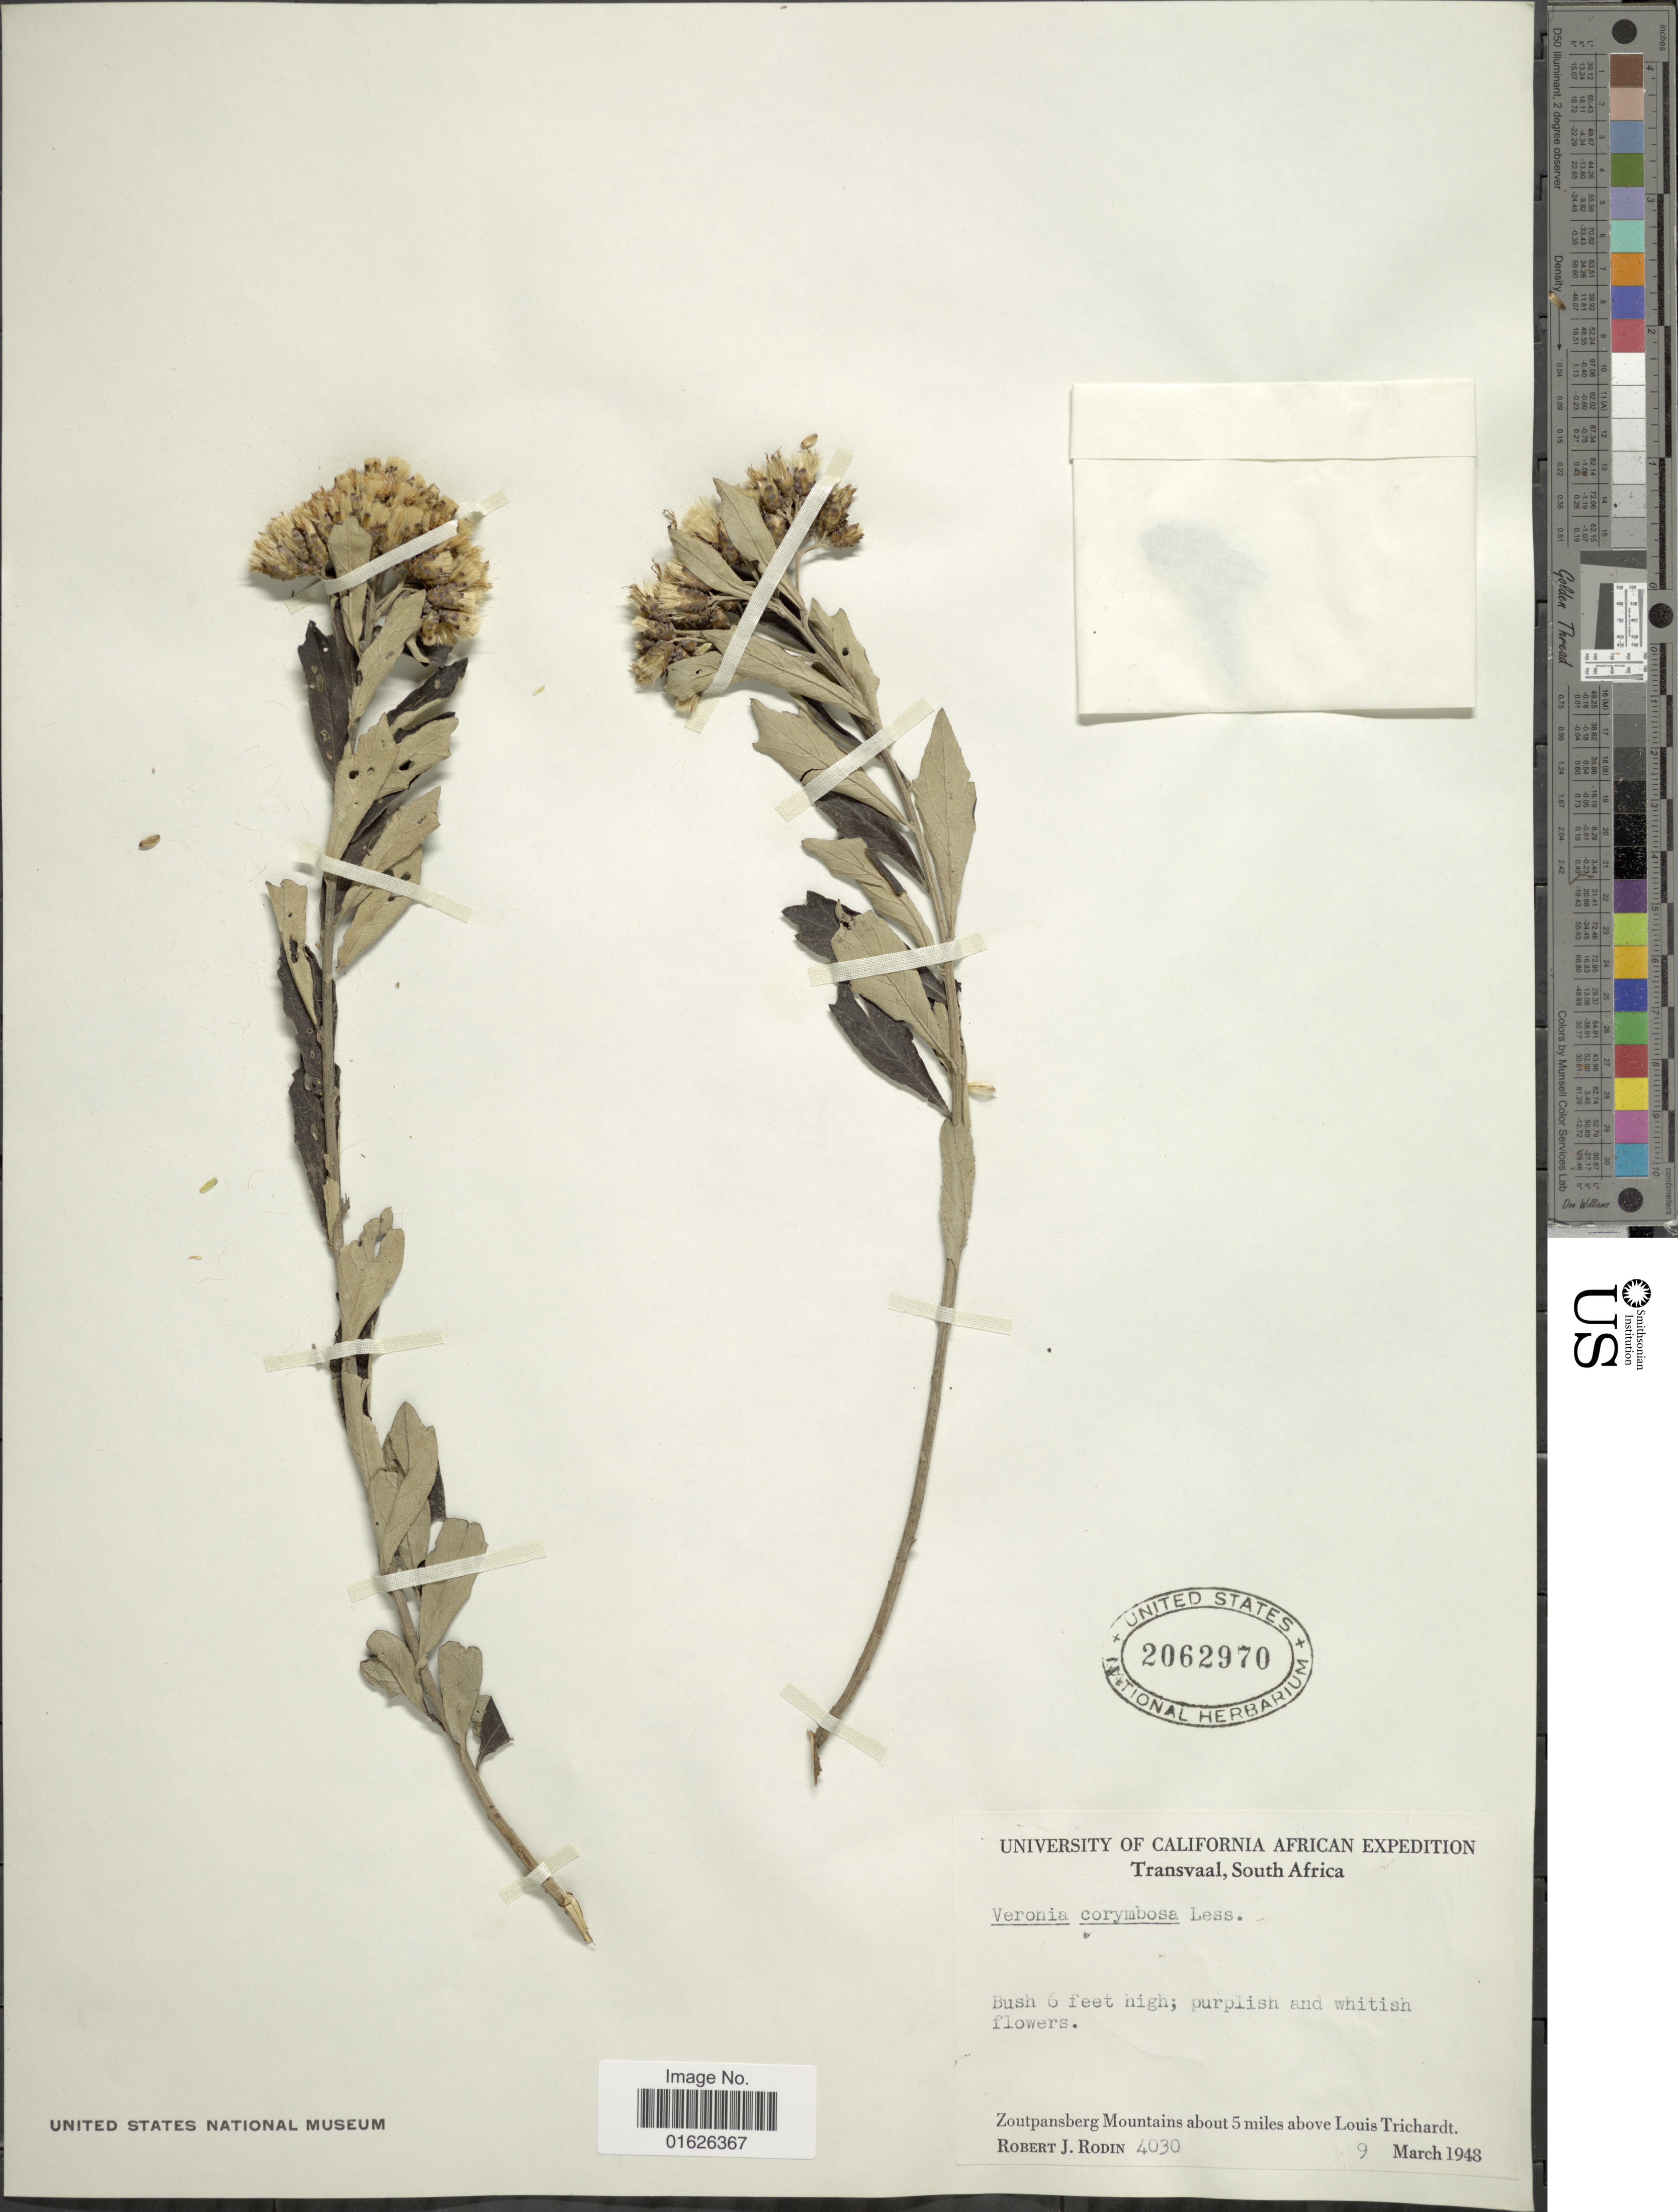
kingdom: Plantae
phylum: Tracheophyta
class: Magnoliopsida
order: Asterales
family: Asteraceae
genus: Gymnanthemum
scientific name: Gymnanthemum corymbosum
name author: (Thunb.) H. Rob.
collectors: R. J. Rodin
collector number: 4030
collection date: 1948-03-09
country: South Africa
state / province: Limpopo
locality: Transvaal, South Africa, Zoutpansberg Mountains about 5 miles above Louis Trichardt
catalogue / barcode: US 2062970